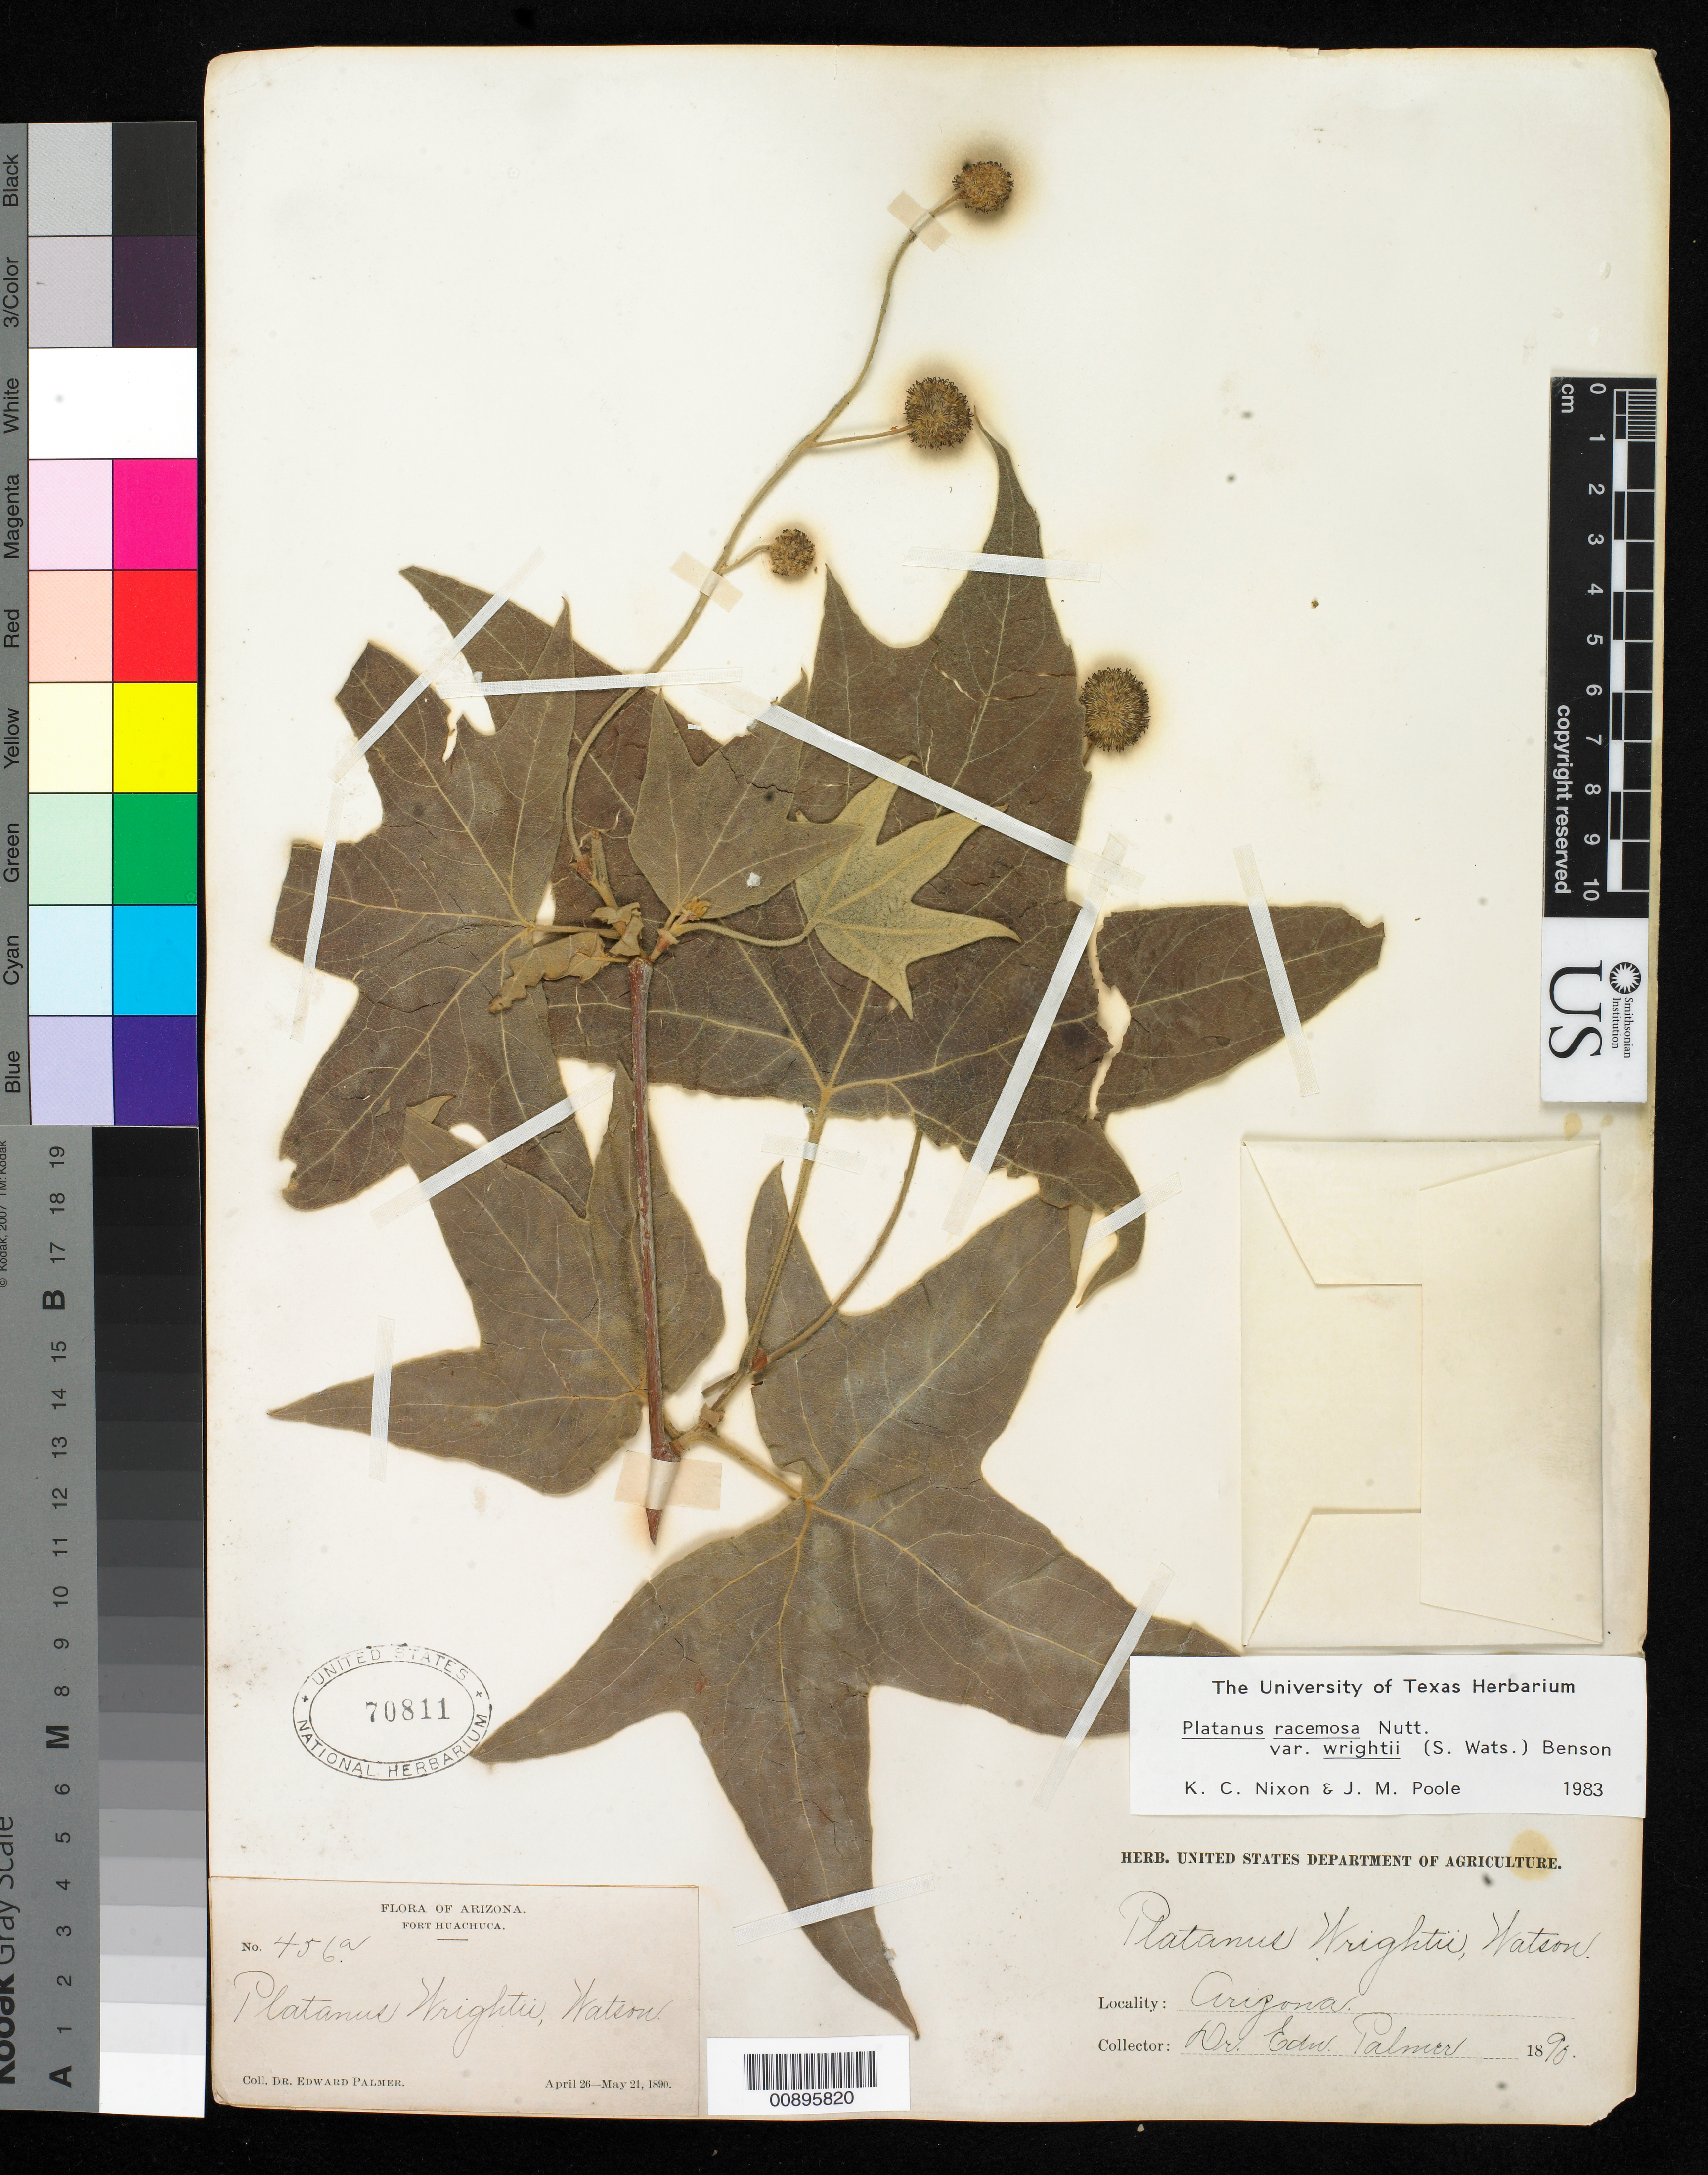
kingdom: Plantae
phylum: Tracheophyta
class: Magnoliopsida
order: Proteales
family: Platanaceae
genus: Platanus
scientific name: Platanus racemosa var. wrightii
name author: (S. Watson) L.D. Benson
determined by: Nixon, K C.; Poole, J. M.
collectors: E. Palmer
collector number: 456 a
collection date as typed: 26 Apr 1890 to 21 May 1890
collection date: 1890-04-26/1890-05-21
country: United States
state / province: Arizona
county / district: Cochise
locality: Fort Huachuca.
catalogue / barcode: US 70811